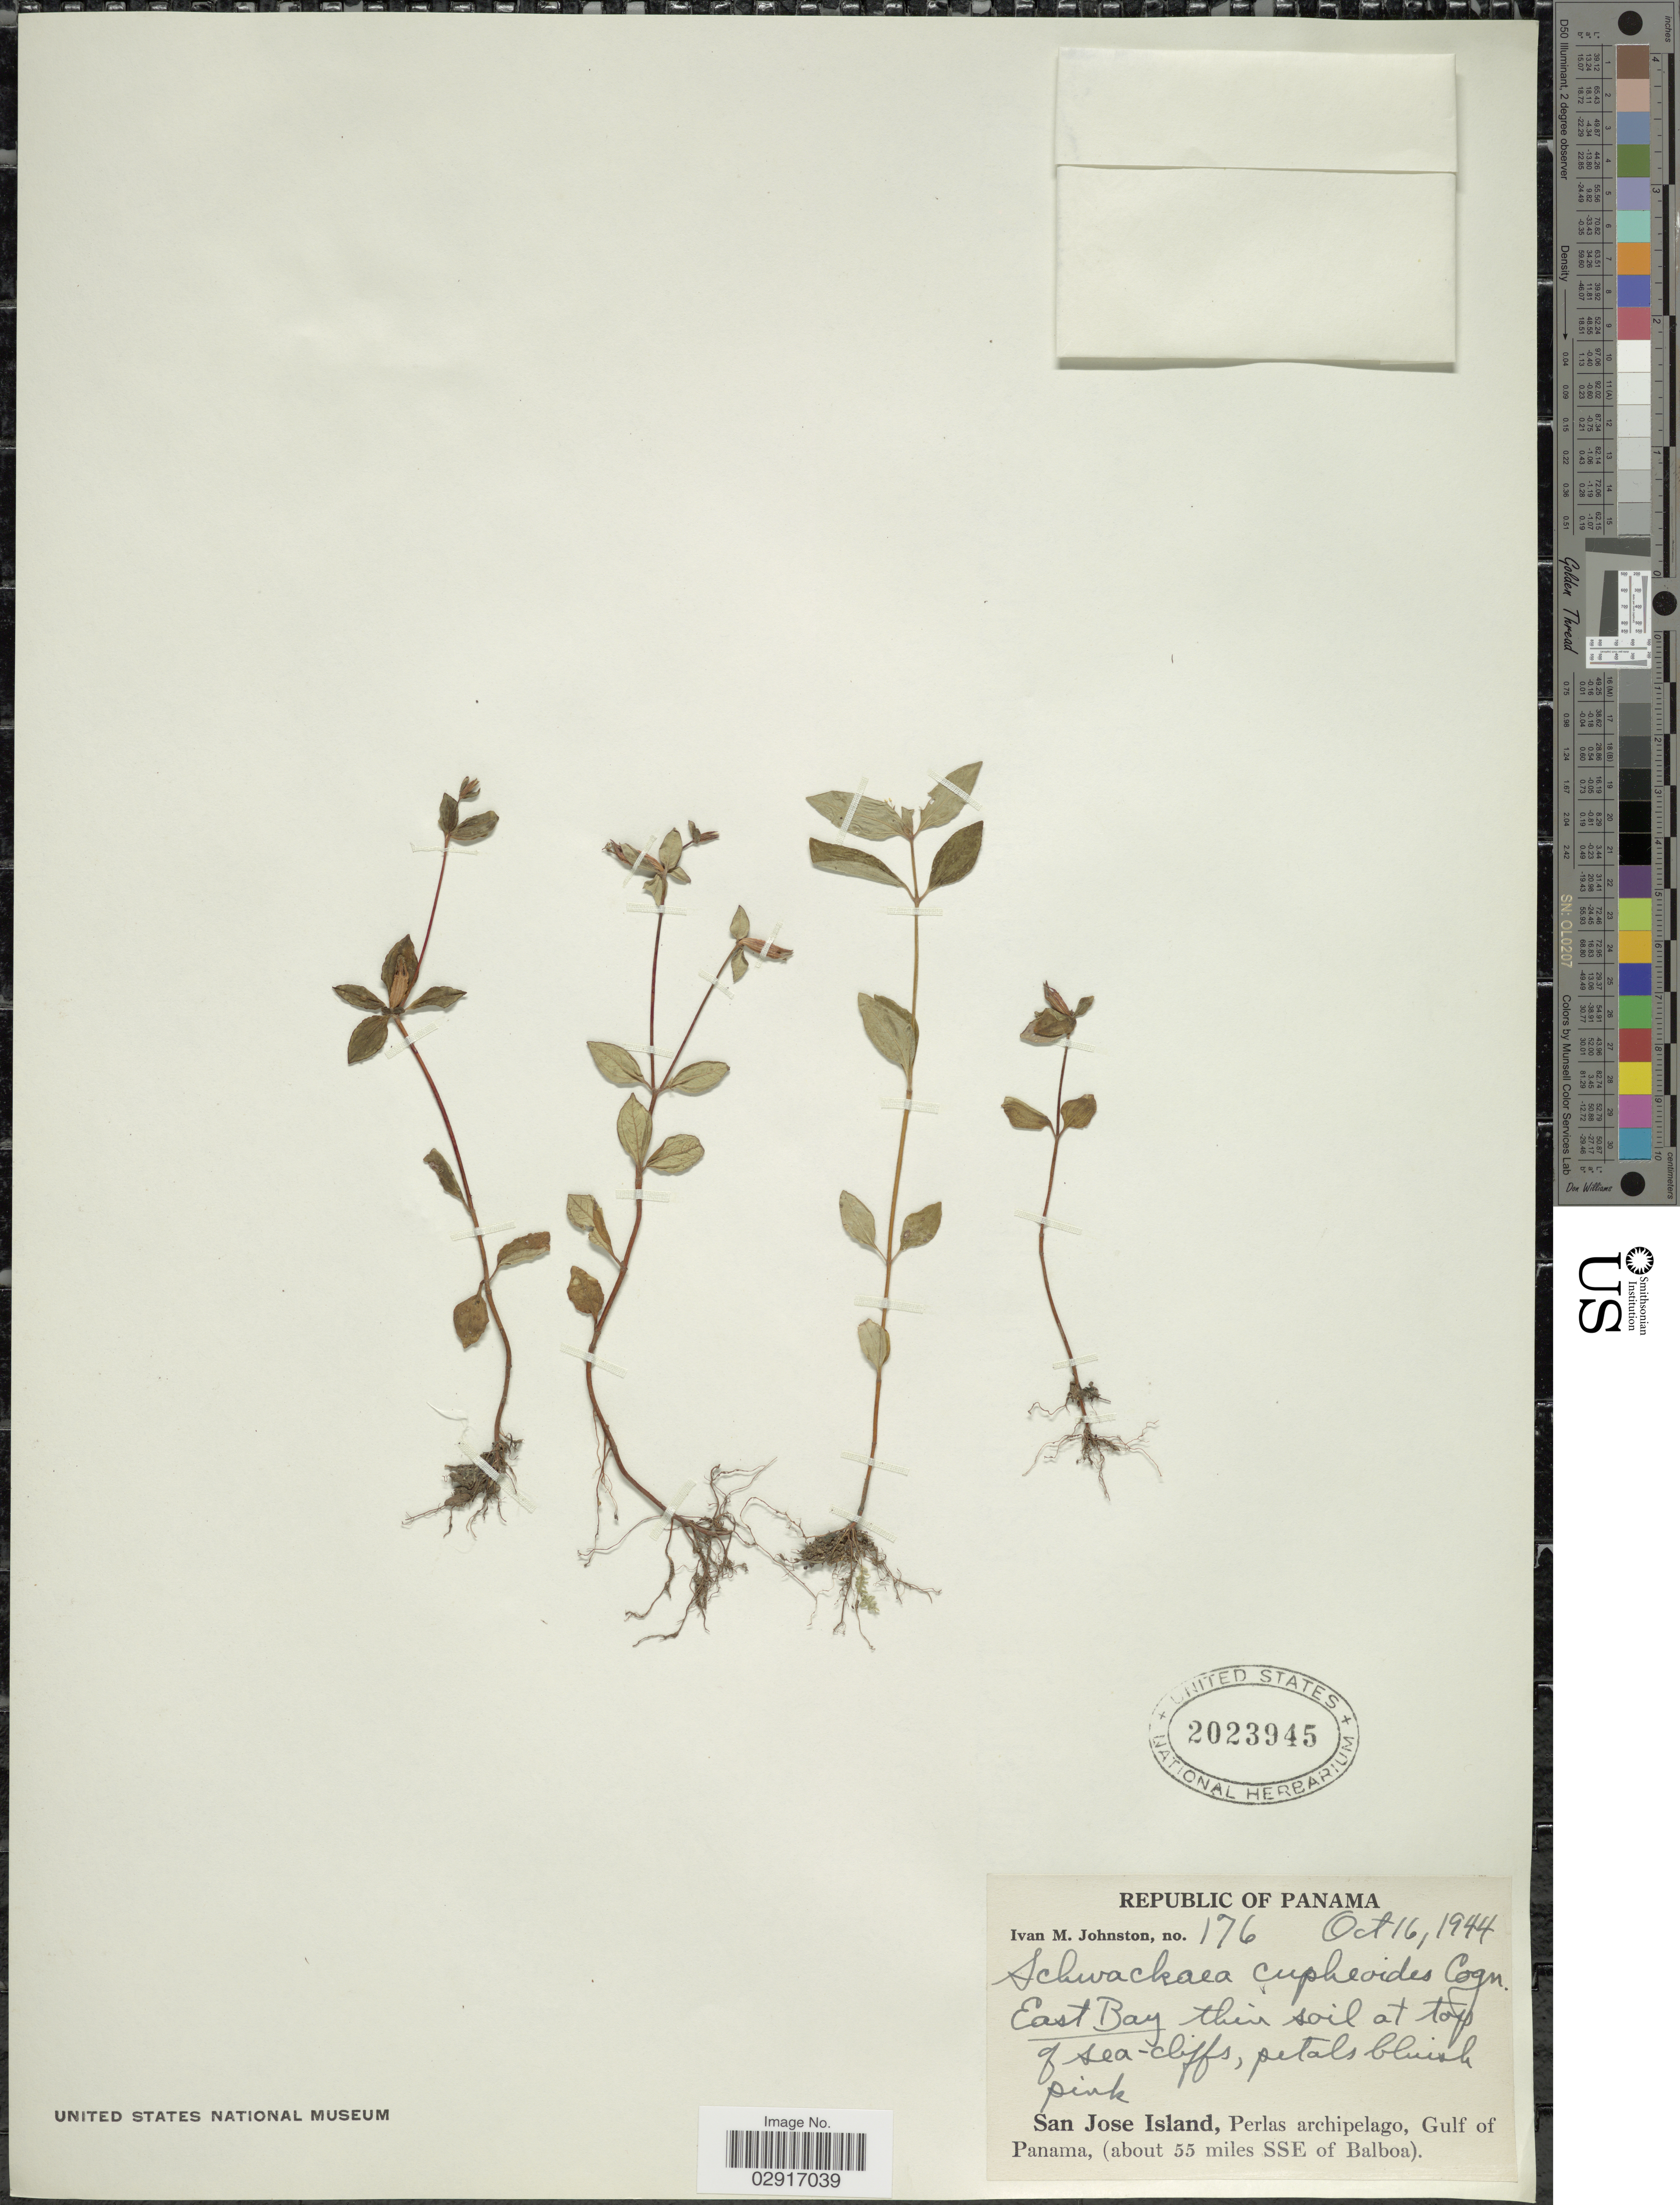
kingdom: Plantae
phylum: Tracheophyta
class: Magnoliopsida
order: Myrtales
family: Melastomataceae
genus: Schwackaea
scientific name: Schwackaea cupheoides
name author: (Benth.) Cogn.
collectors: I.M. Johnston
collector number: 176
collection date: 1944-10-16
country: Panama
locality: San Jose Island, Perlas archipelago, Gulf of Panama, (about 55 miles SSE of Balboa).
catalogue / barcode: US 2023945